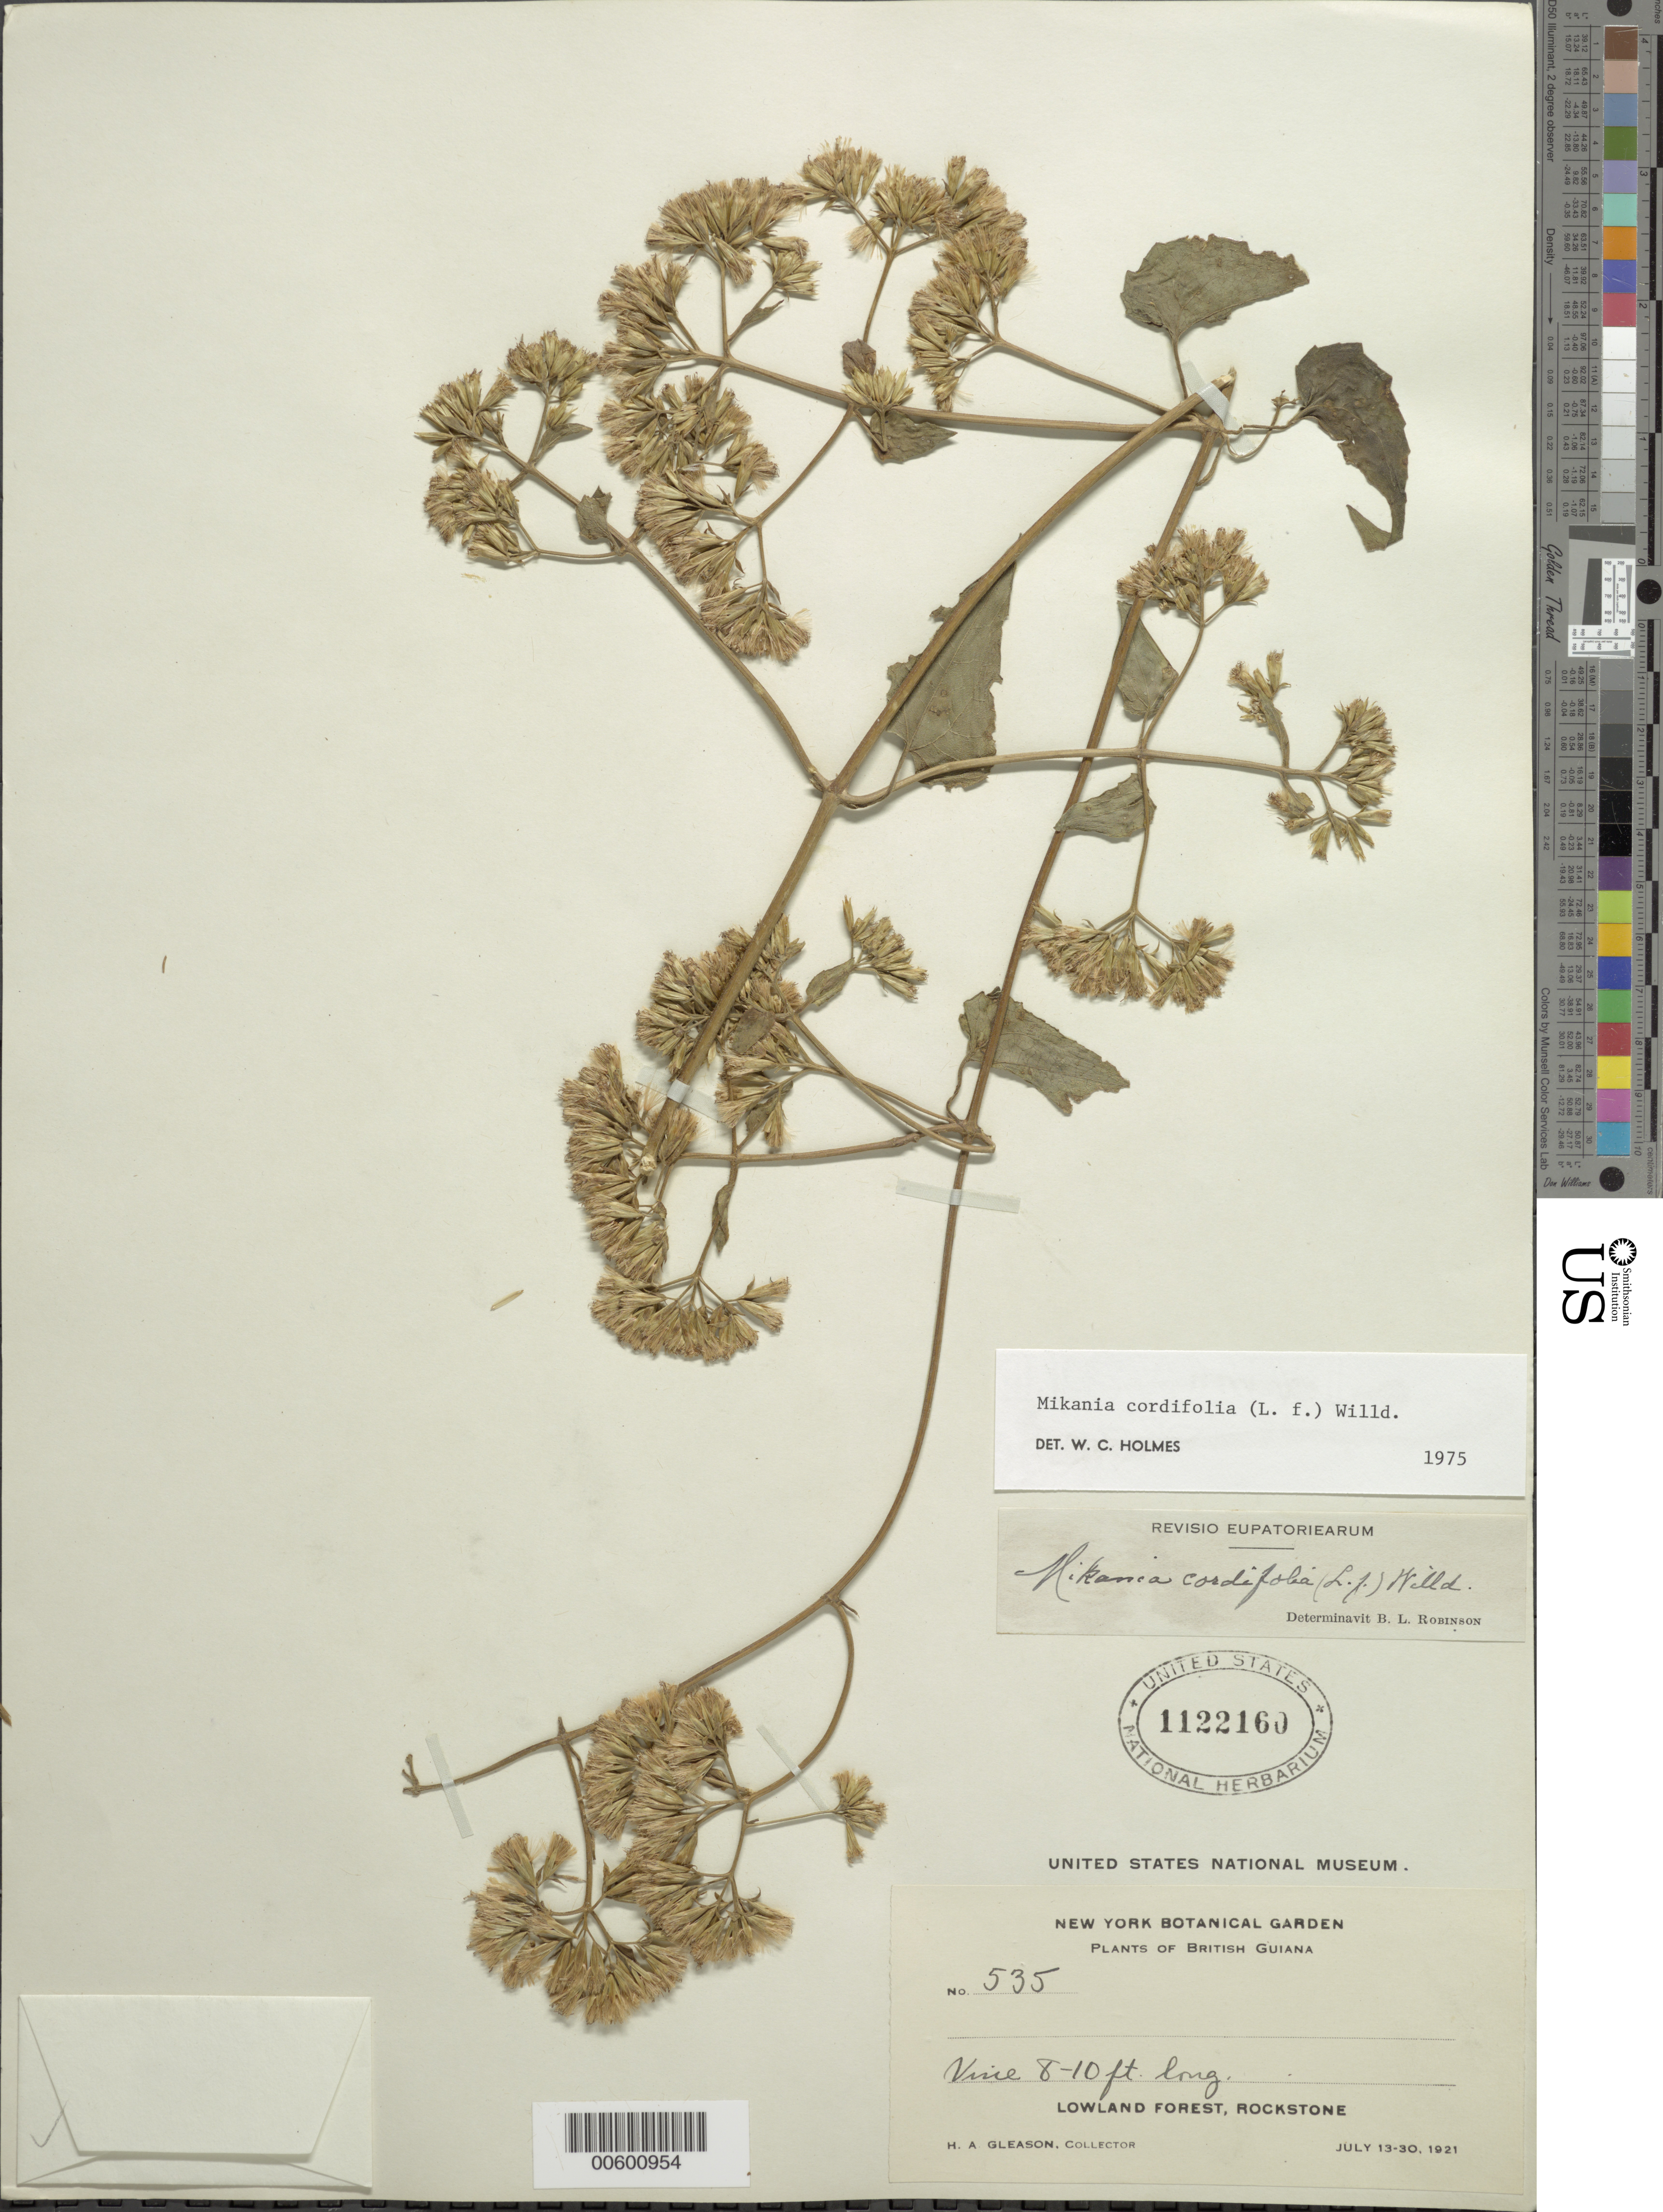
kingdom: Plantae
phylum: Tracheophyta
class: Magnoliopsida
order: Asterales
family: Asteraceae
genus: Mikania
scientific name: Mikania cordifolia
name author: (L. f.) Willd.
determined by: Holmes, W. C.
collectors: H. A. Gleason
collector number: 535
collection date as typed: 13-Jul-21 to 30-Jul-21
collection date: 1921-07-13/1921-07-30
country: Guyana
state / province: U. Demerara-Berbice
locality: Rockstone, in and about the village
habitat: Lowland forest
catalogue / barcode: US 1122160